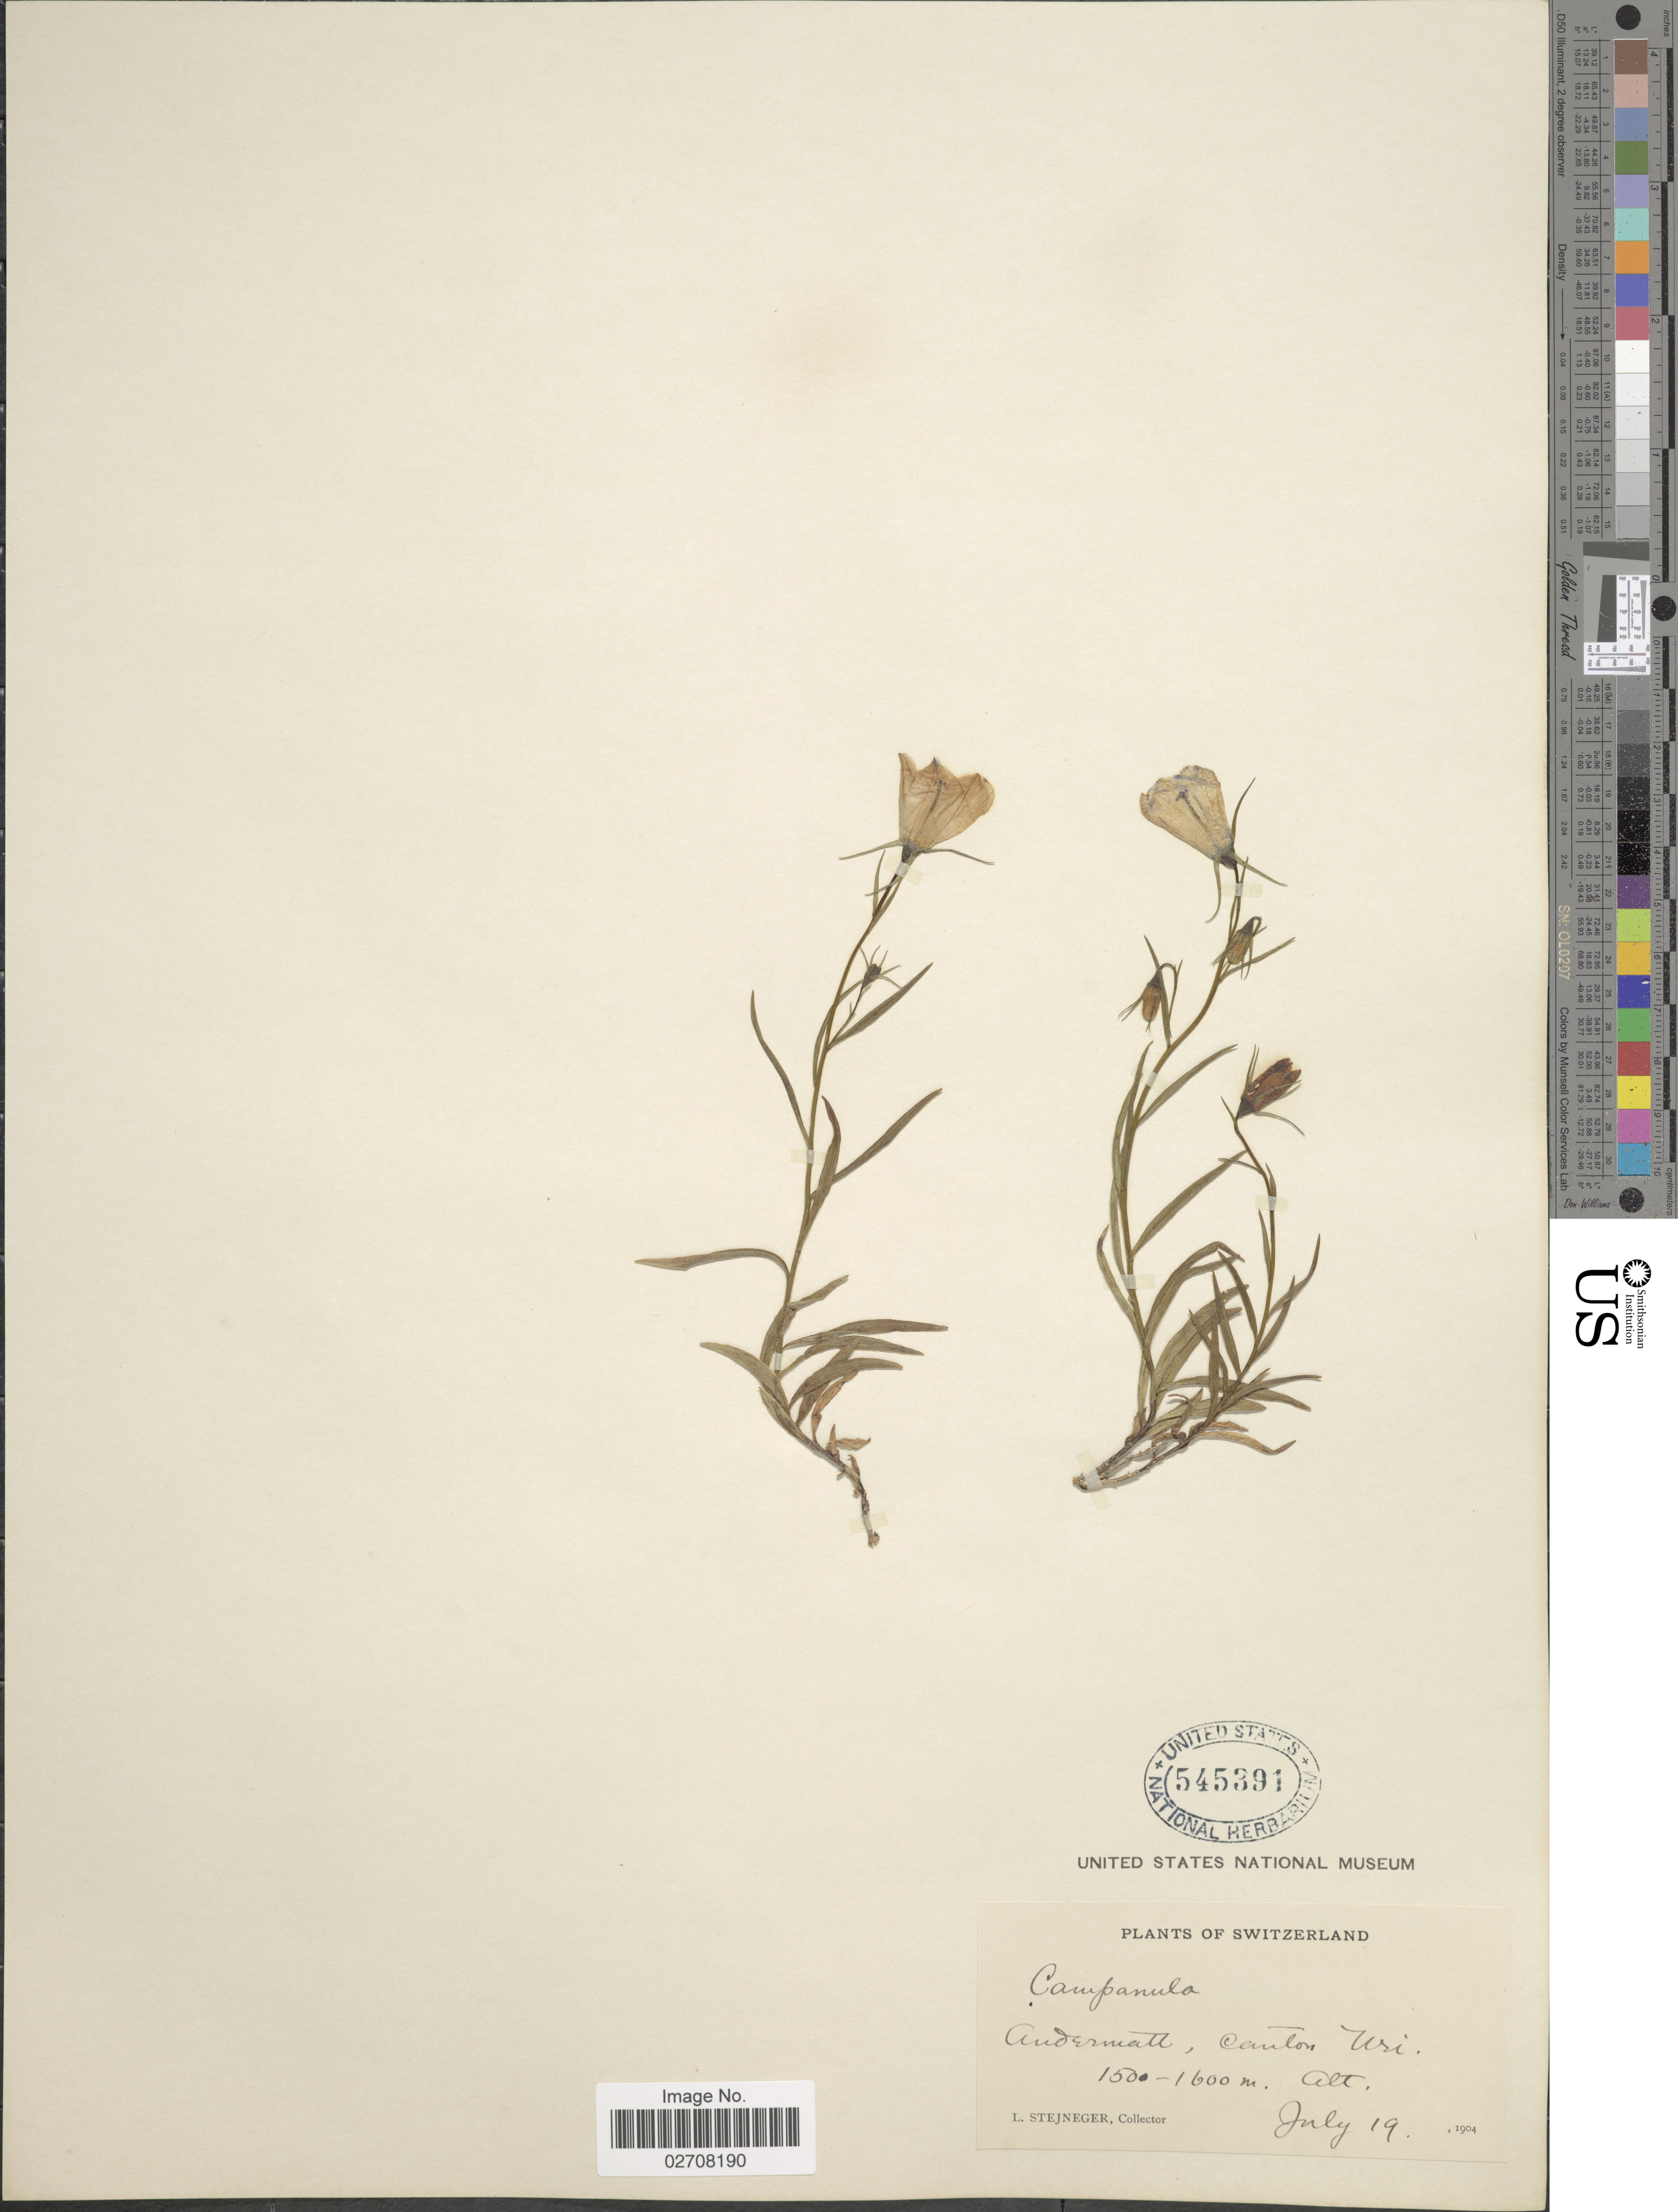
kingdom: Plantae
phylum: Tracheophyta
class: Magnoliopsida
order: Asterales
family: Campanulaceae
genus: Campanula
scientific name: Campanula sp.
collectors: L. Stejneger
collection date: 1904-07-19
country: Switzerland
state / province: Uri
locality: Andermatt, Canton Uri.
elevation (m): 1500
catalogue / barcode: US 545391